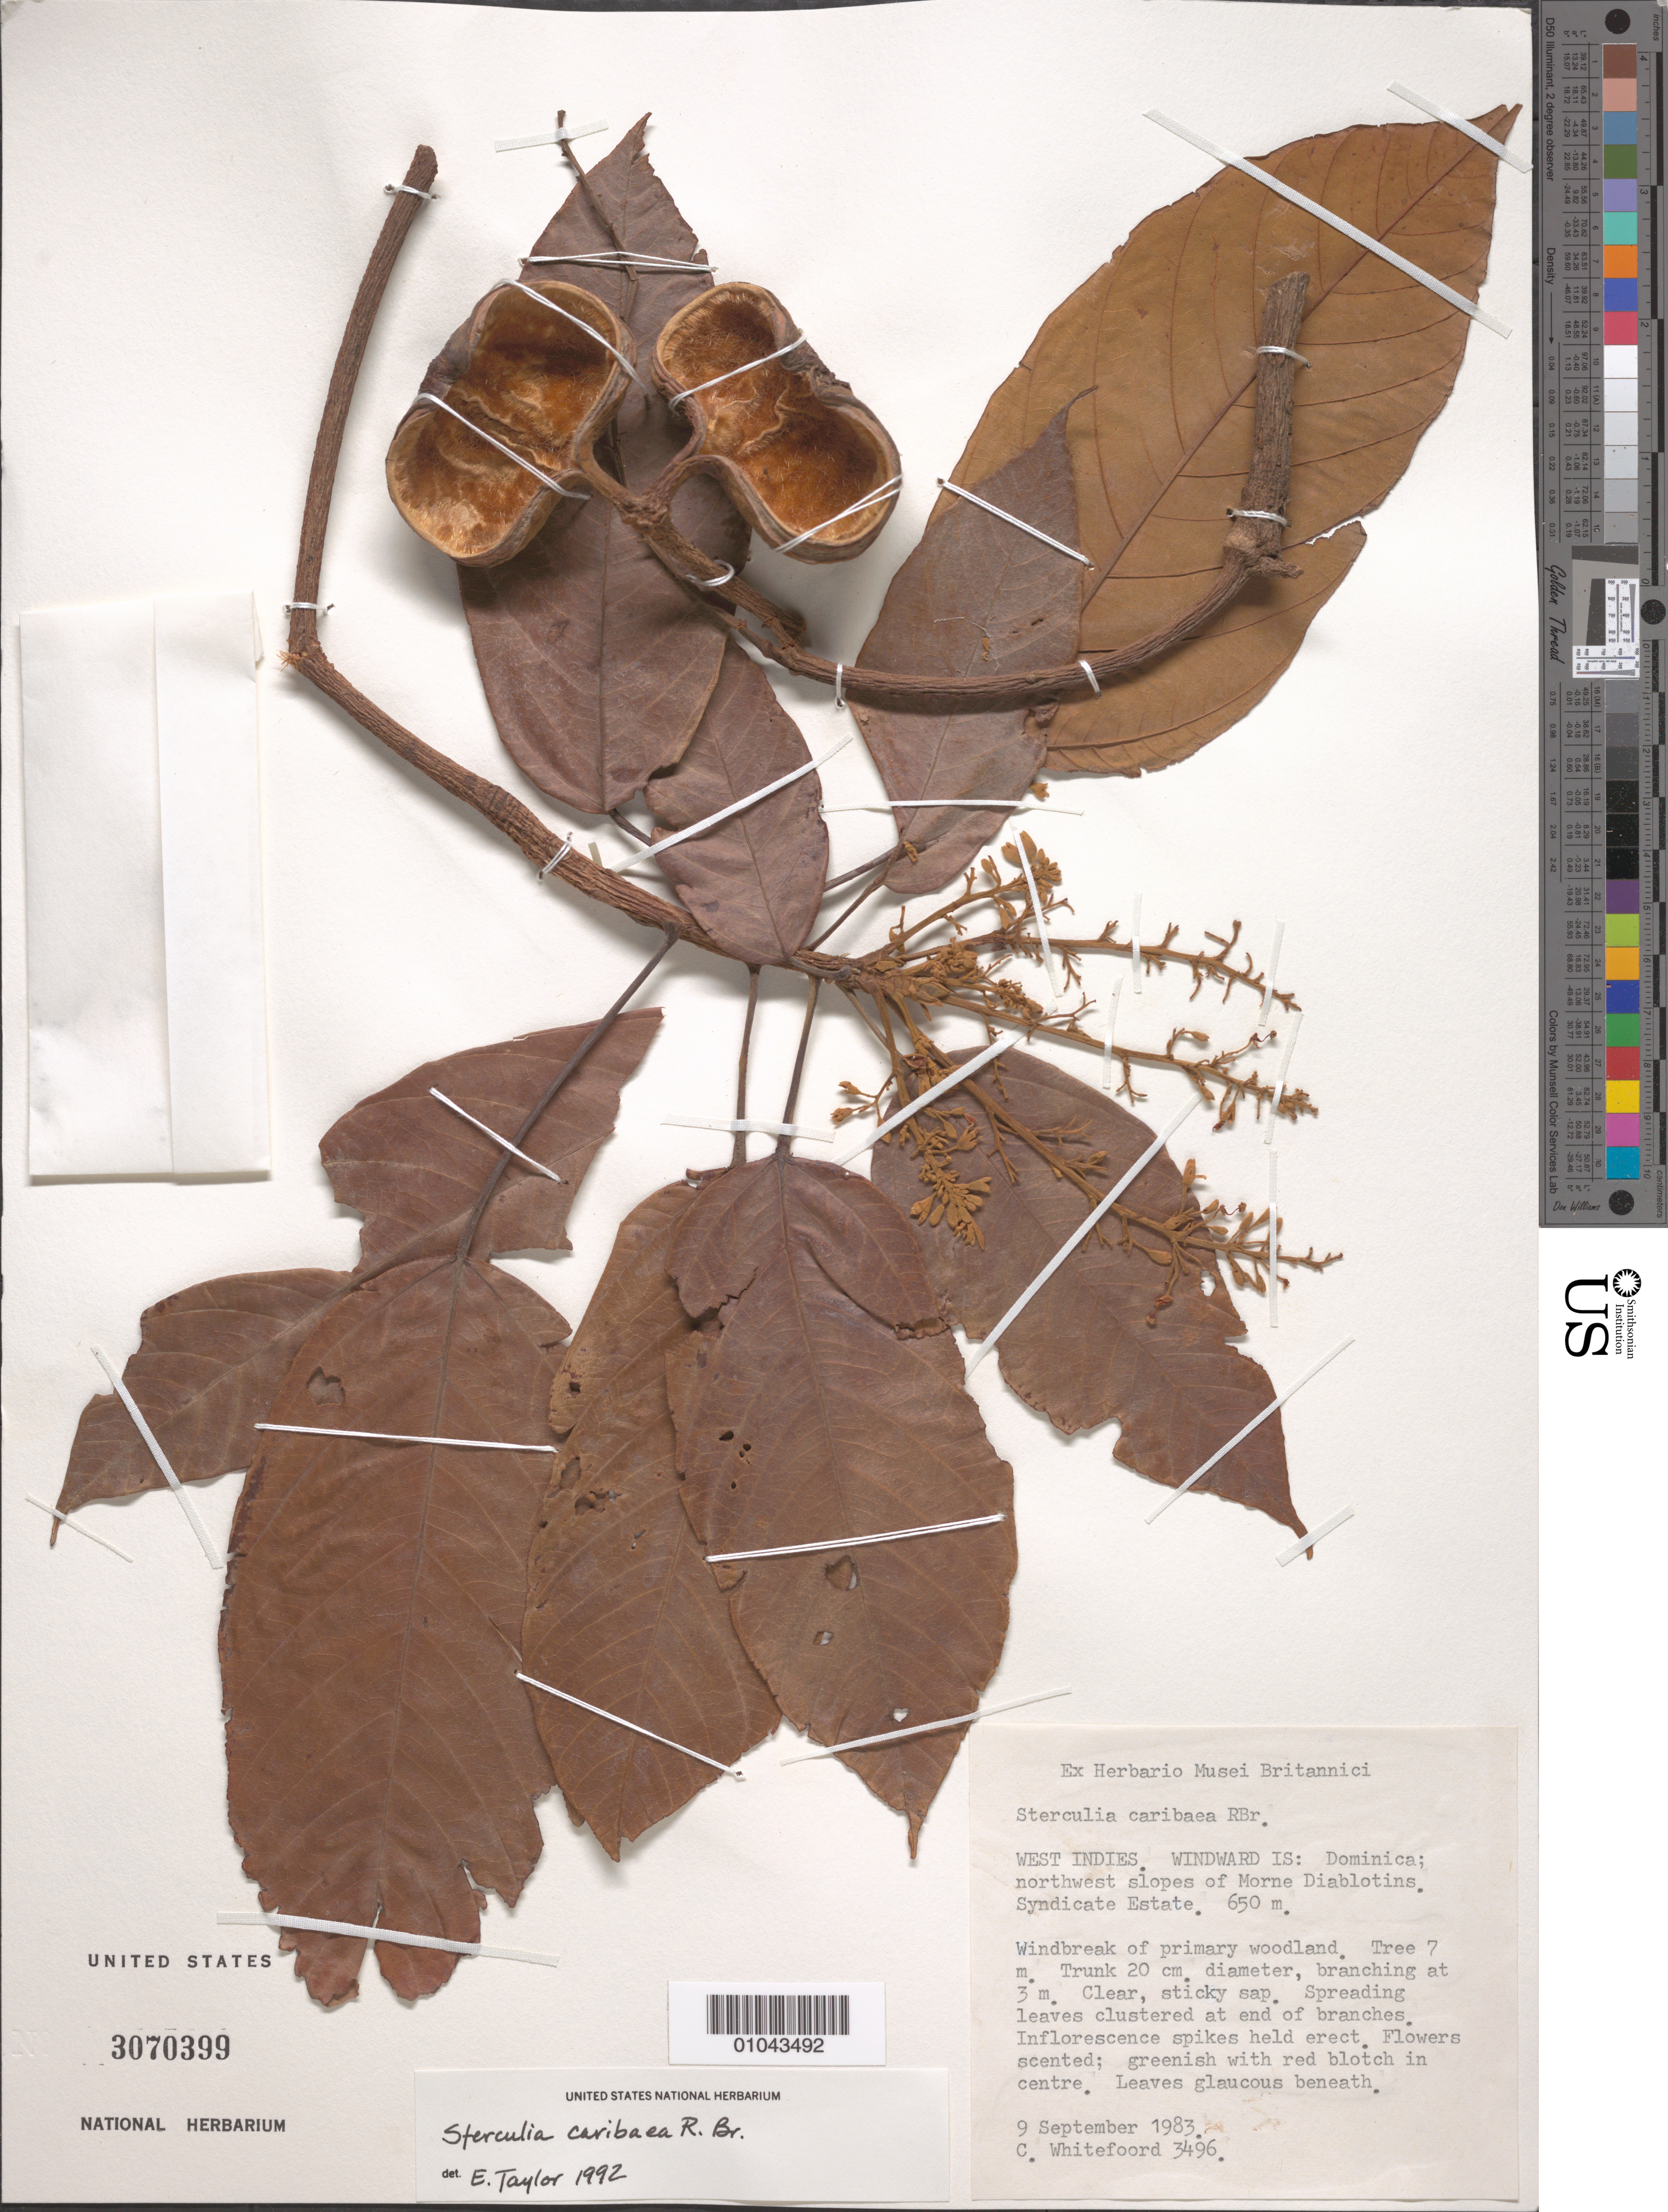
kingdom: Plantae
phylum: Tracheophyta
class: Magnoliopsida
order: Malvales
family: Malvaceae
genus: Sterculia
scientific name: Sterculia caribaea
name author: R. Br.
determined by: Taylor, E. L.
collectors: C. Whitefoord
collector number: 3496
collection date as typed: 09 Sep 1983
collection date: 1983-09-09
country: Dominica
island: Dominica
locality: Syndicate Estate, NW slopes of Morne Diablotins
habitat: Windbreak of primary woodland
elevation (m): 650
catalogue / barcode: US 3070399